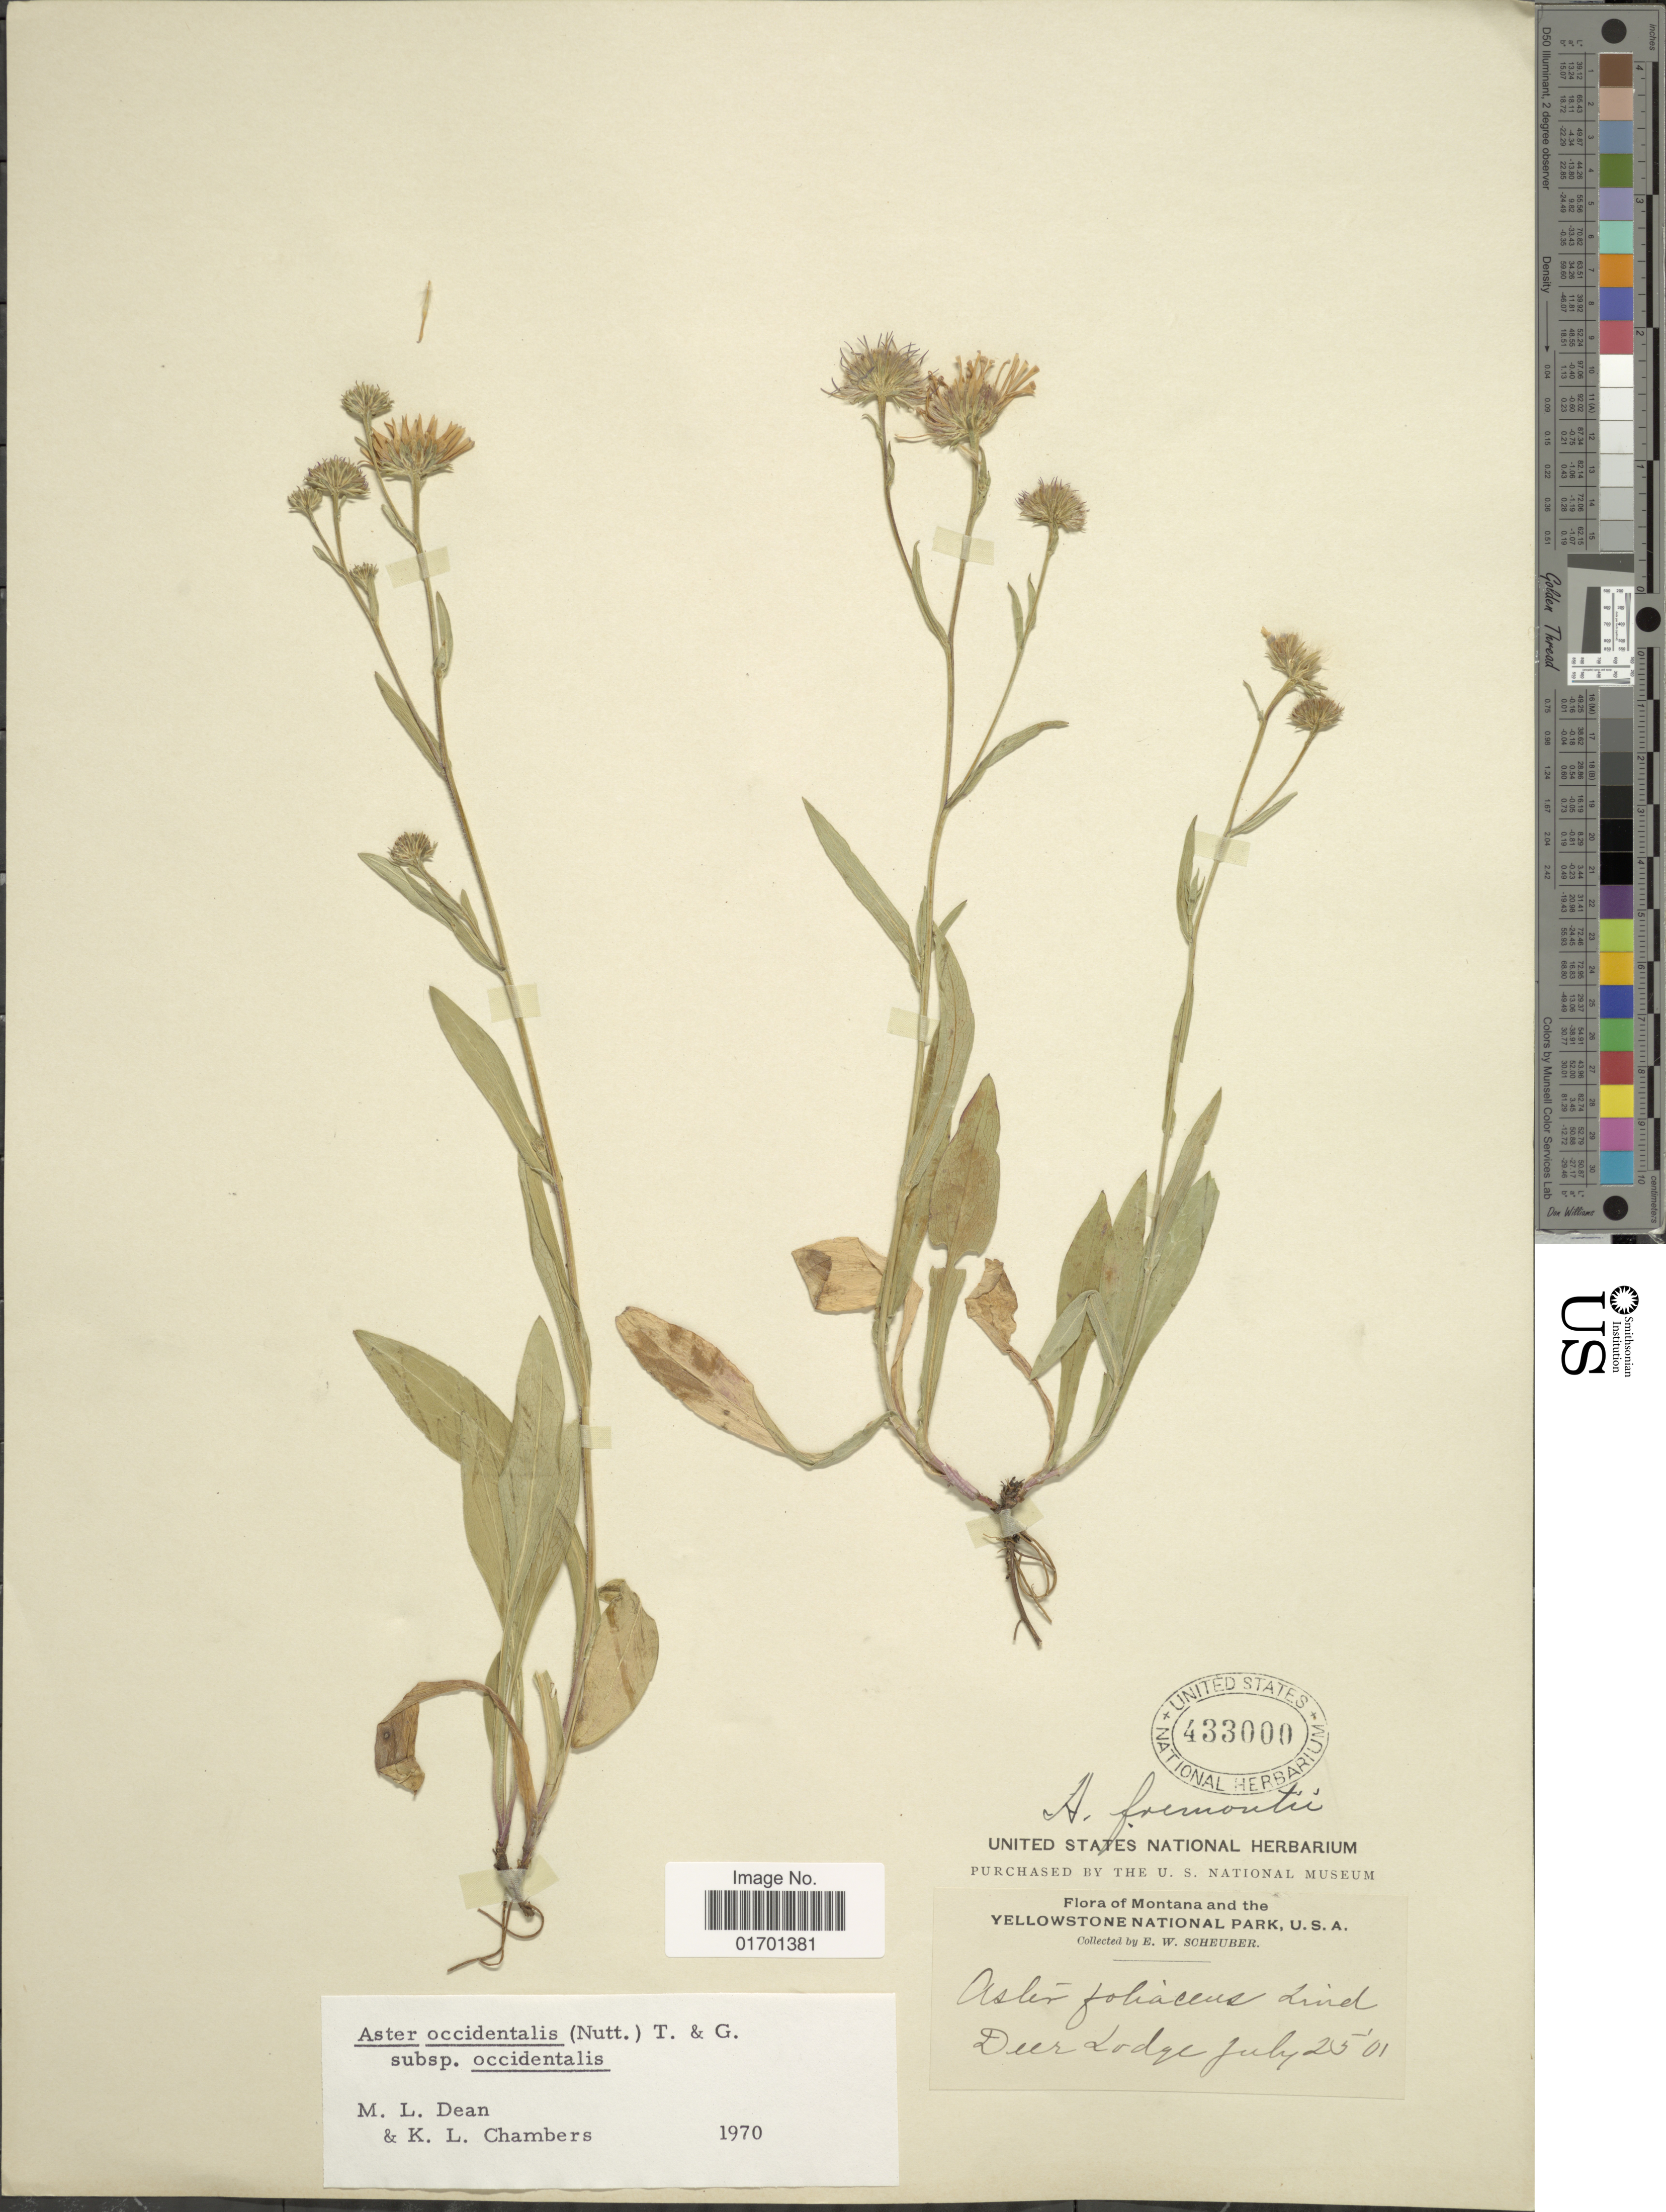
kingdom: Plantae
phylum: Tracheophyta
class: Magnoliopsida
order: Asterales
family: Asteraceae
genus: Symphyotrichum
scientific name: Symphyotrichum spathulatum var. spathulatum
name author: (Lindl.) G.L. Nesom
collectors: E. Scheuber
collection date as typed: Transcribed d/m/y: 25/7/1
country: United States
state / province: Montana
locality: Yellowstone National Park, Deer Lodge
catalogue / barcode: US 433000